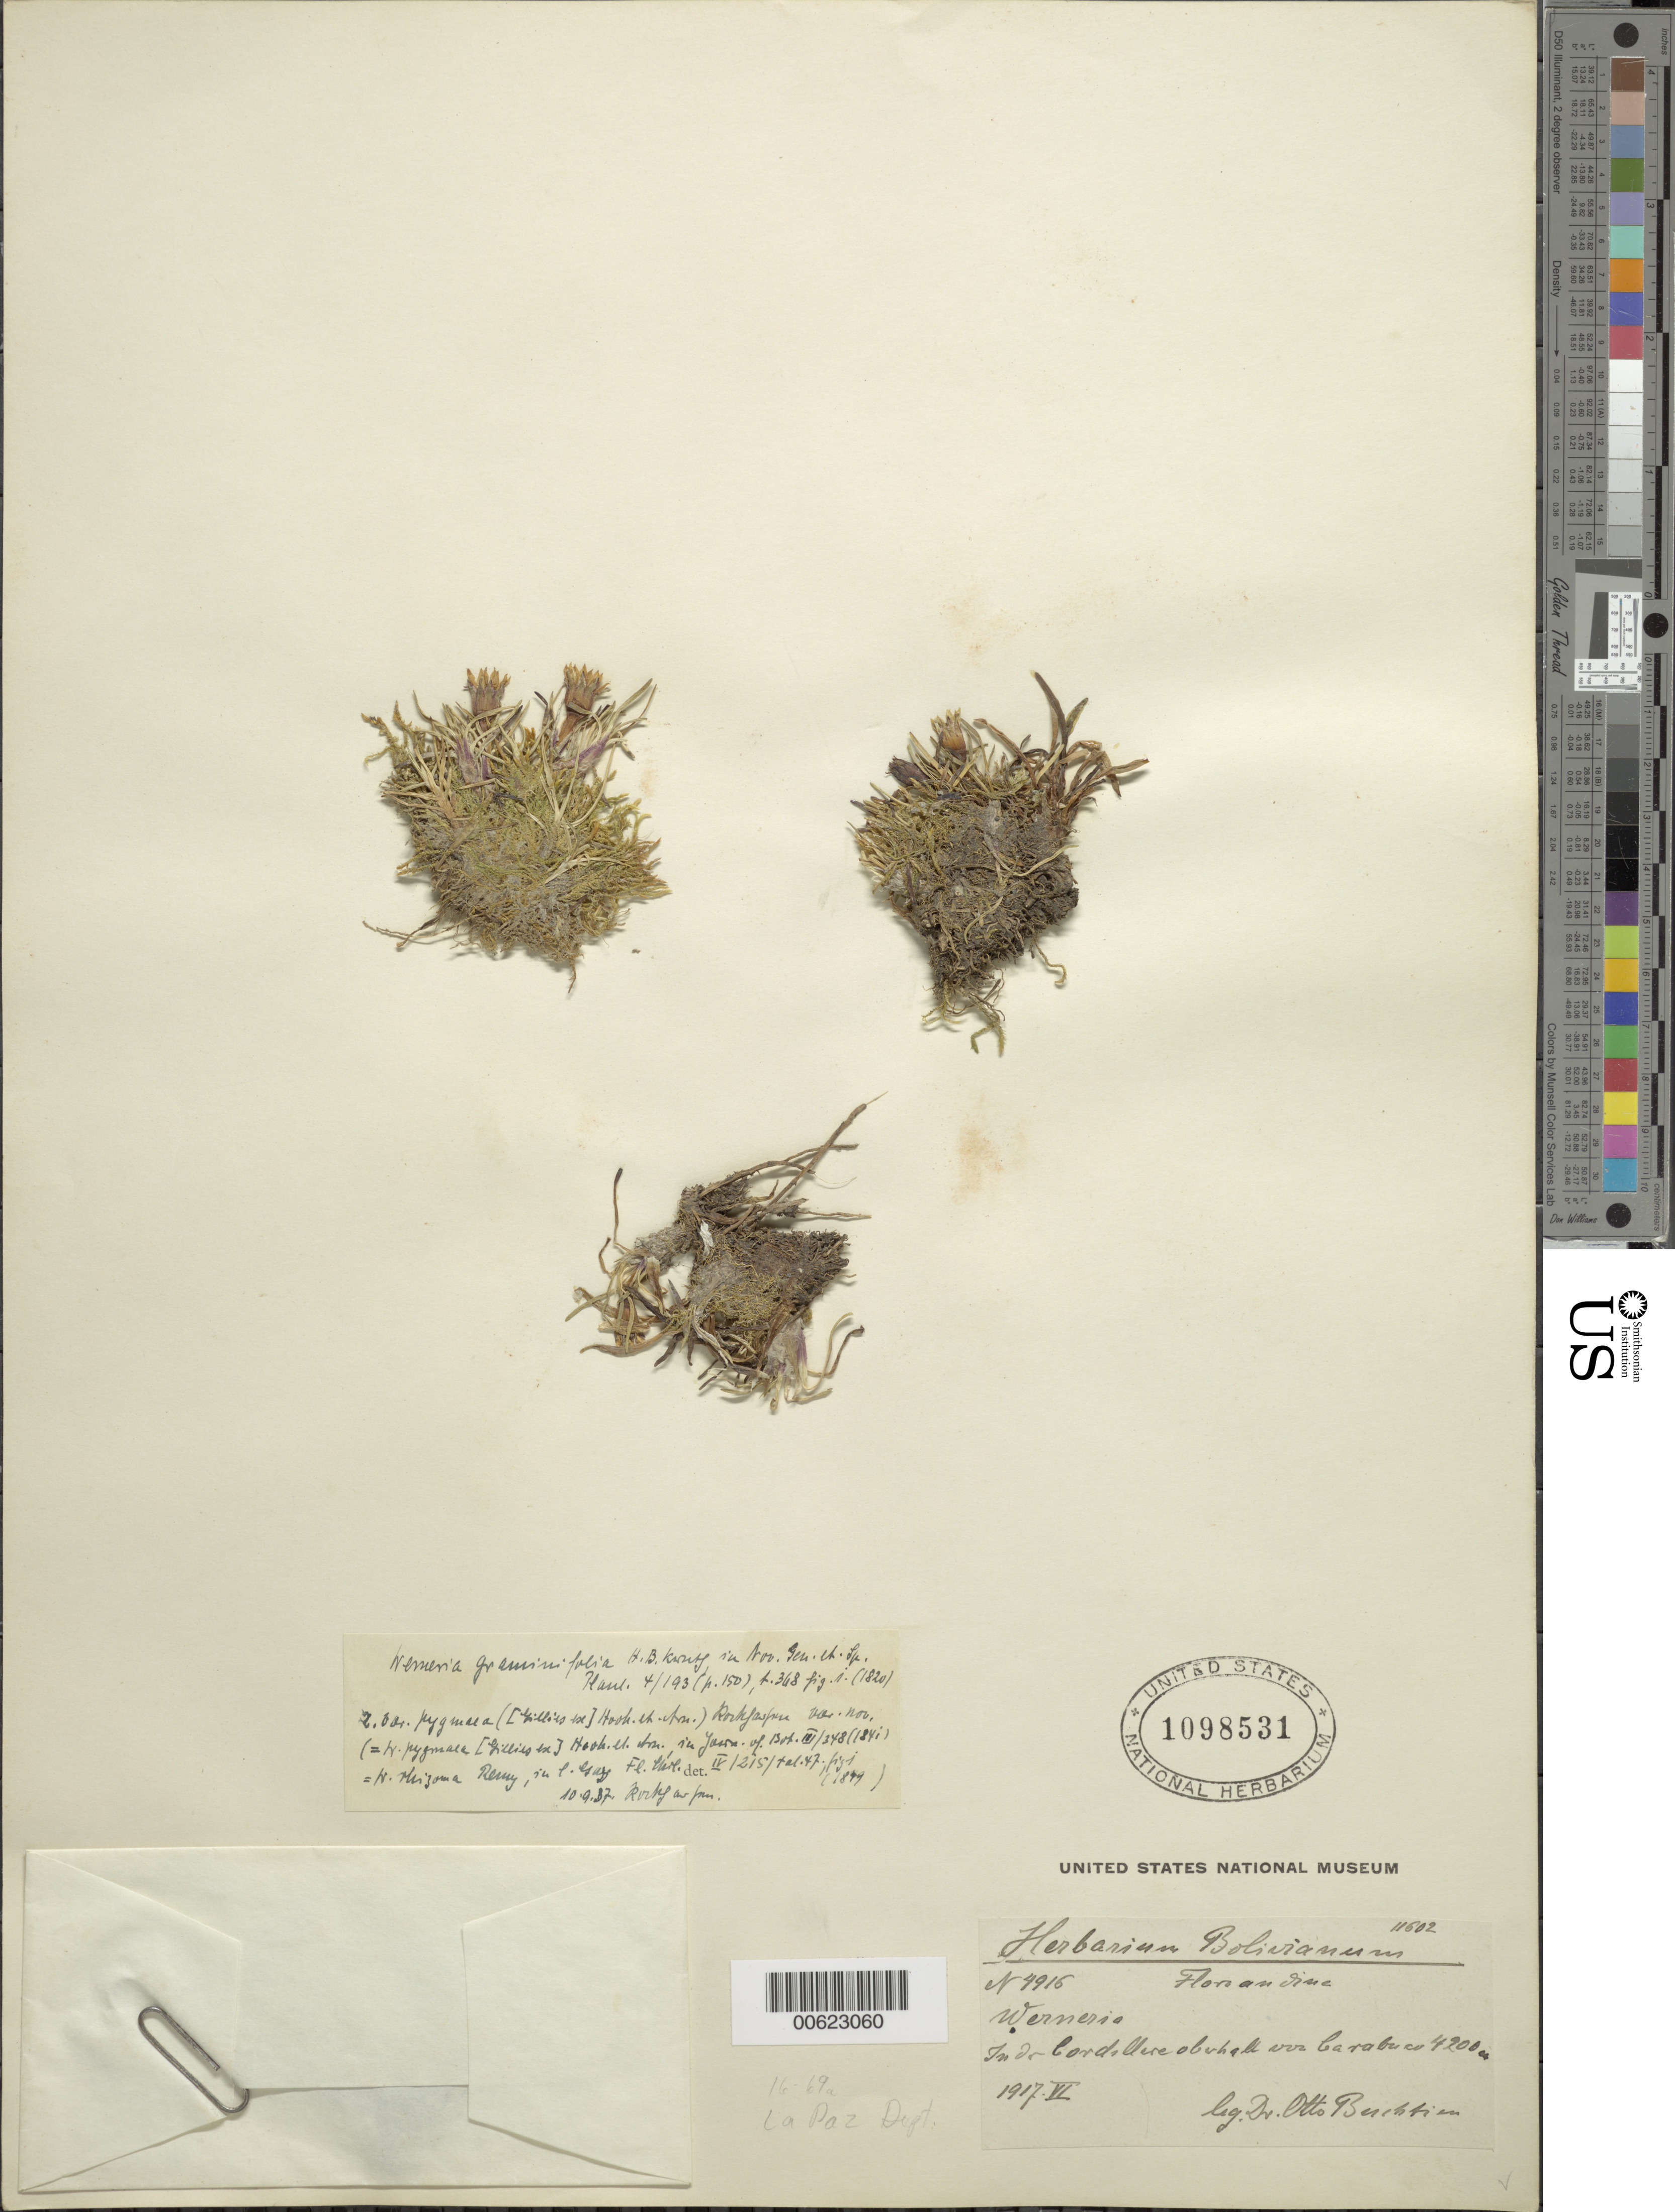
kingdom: Plantae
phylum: Tracheophyta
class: Magnoliopsida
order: Asterales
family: Asteraceae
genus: Werneria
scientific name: Werneria 'itty-bitties'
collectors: O. Buchtien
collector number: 4916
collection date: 1917-06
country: Bolivia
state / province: La Paz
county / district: Manco Kapac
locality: Carabuco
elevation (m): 4200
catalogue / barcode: US 1098531